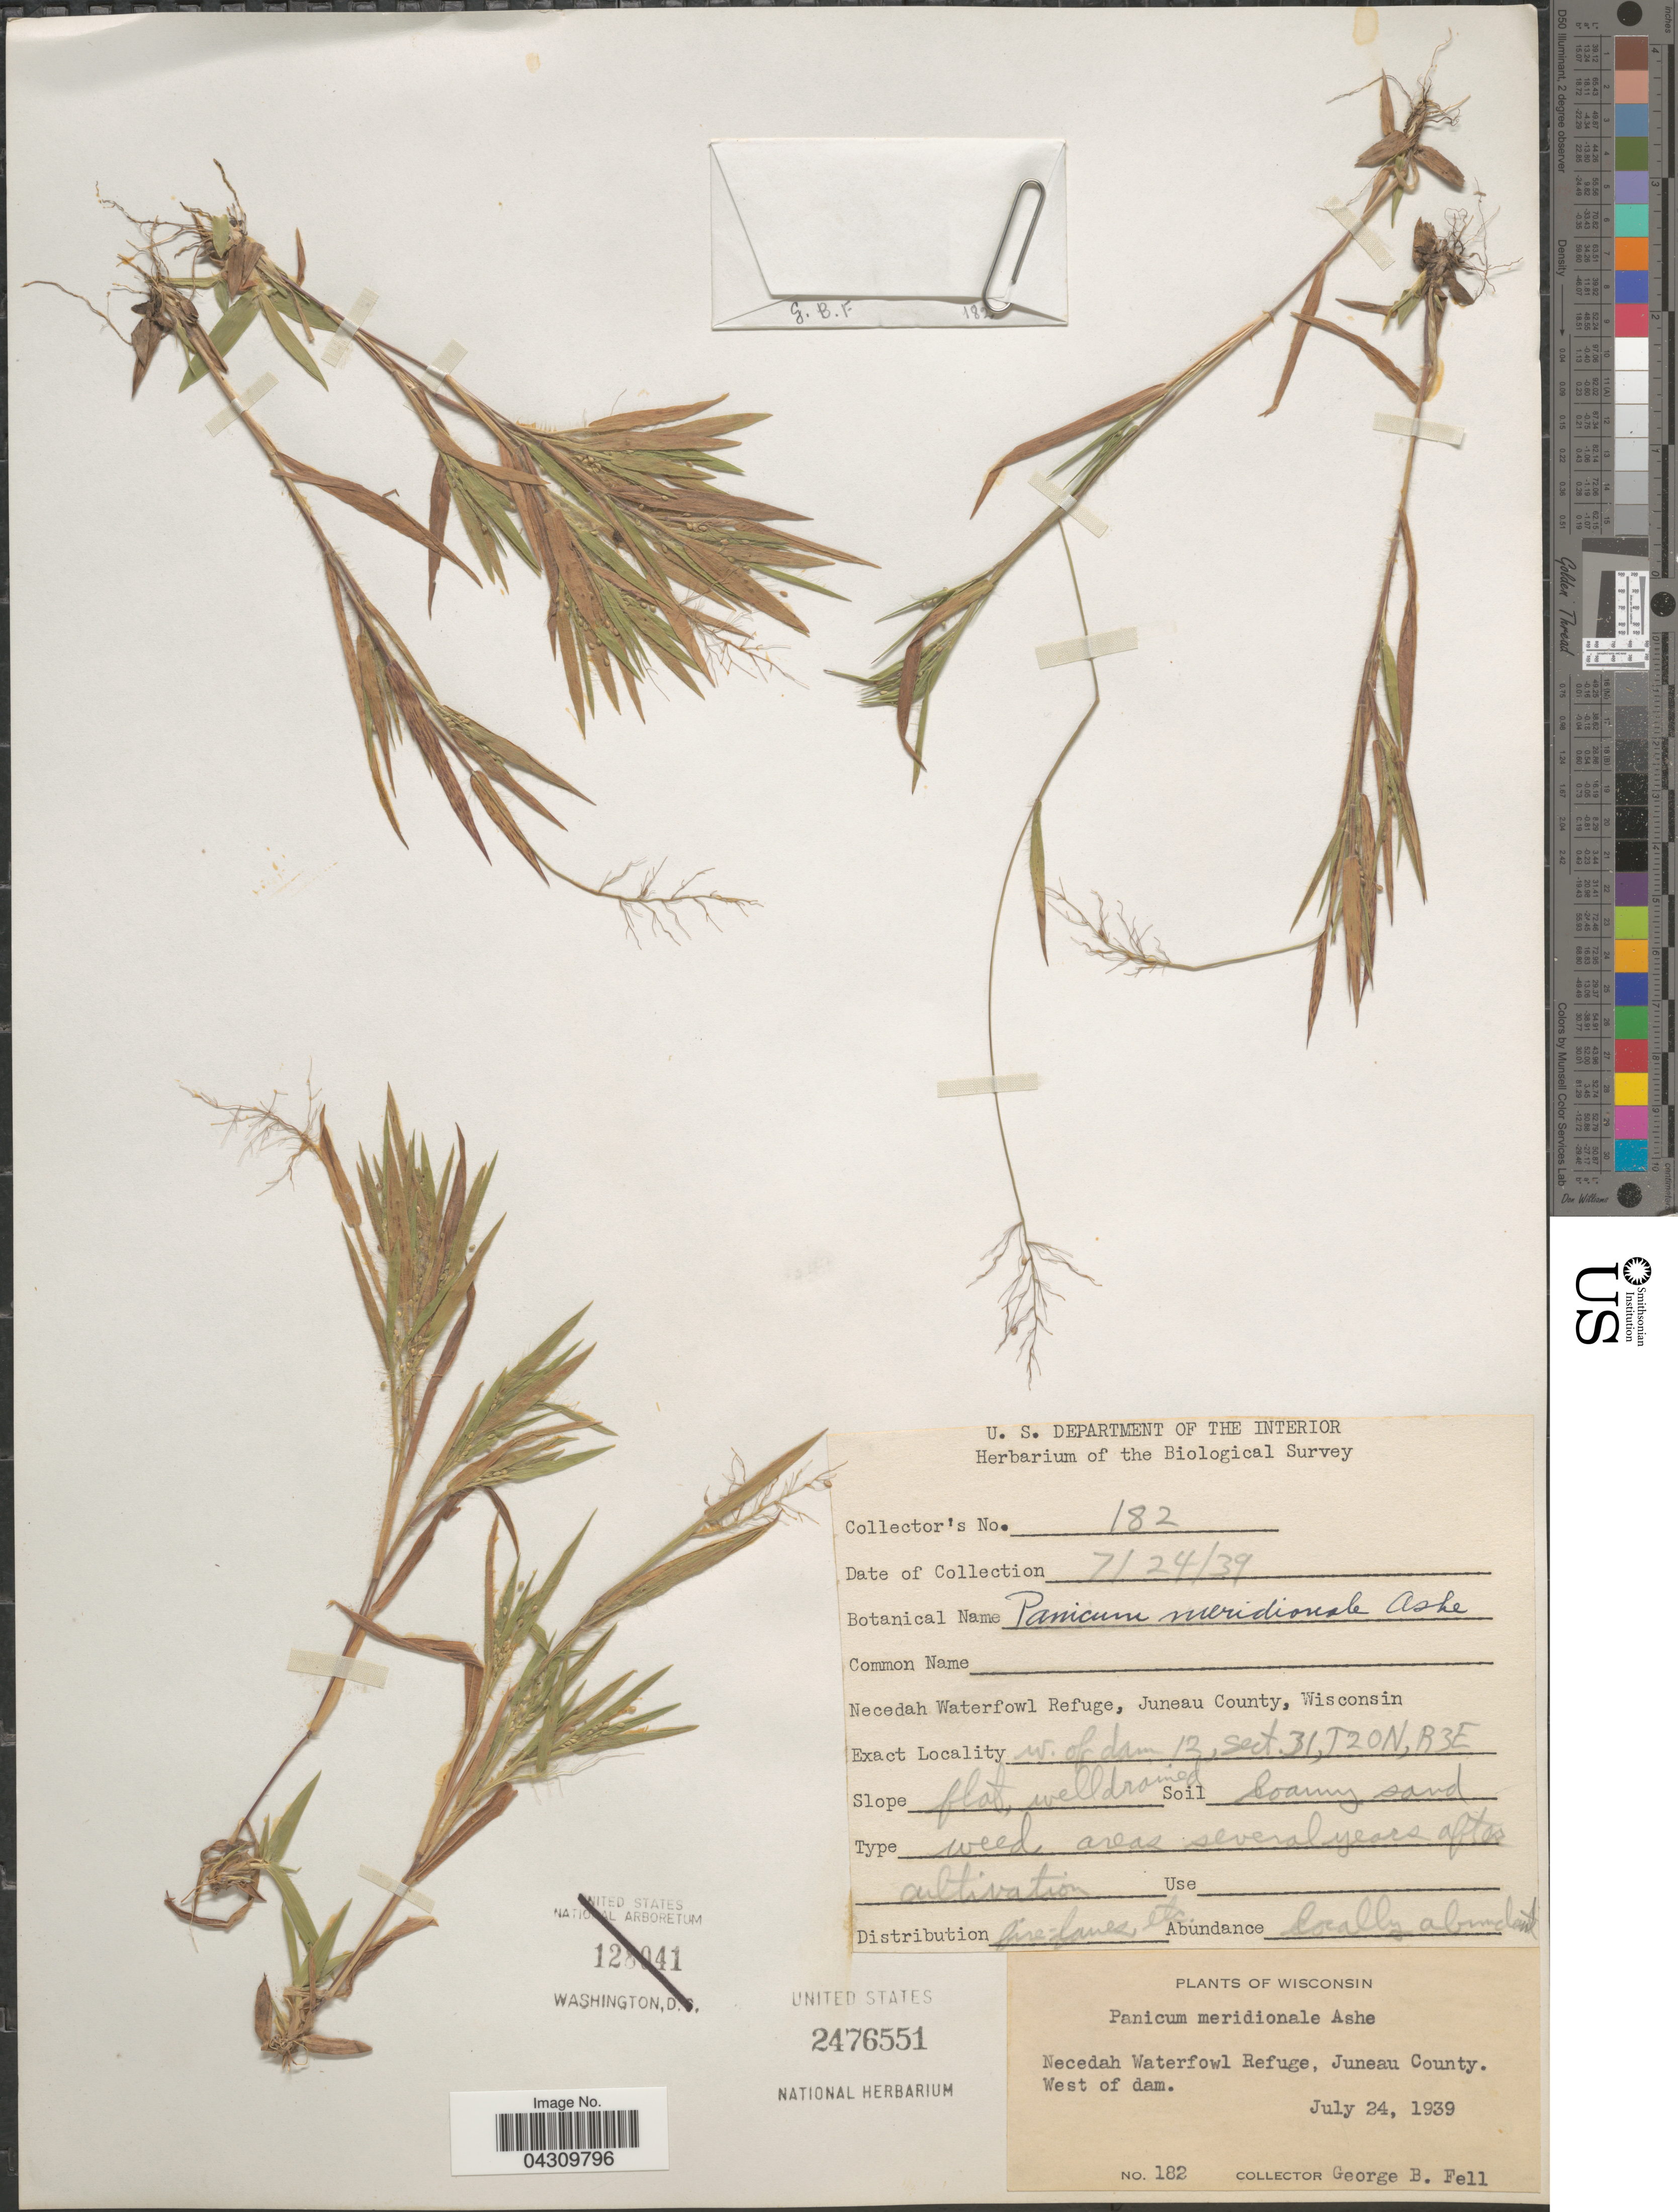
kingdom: Plantae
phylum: Tracheophyta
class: Liliopsida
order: Poales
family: Poaceae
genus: Dichanthelium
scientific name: Dichanthelium acuminatum var. acuminatum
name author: (Sw.) Gould & C.A. Clark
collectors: G. Fell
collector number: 182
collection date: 1939-07-24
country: United States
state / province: Wisconsin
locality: The Biological Survey. Necedah Waterfowl Refuge, Juneau County. West of dam 12,Sect.31,T20N,R3E.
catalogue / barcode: US 2476551